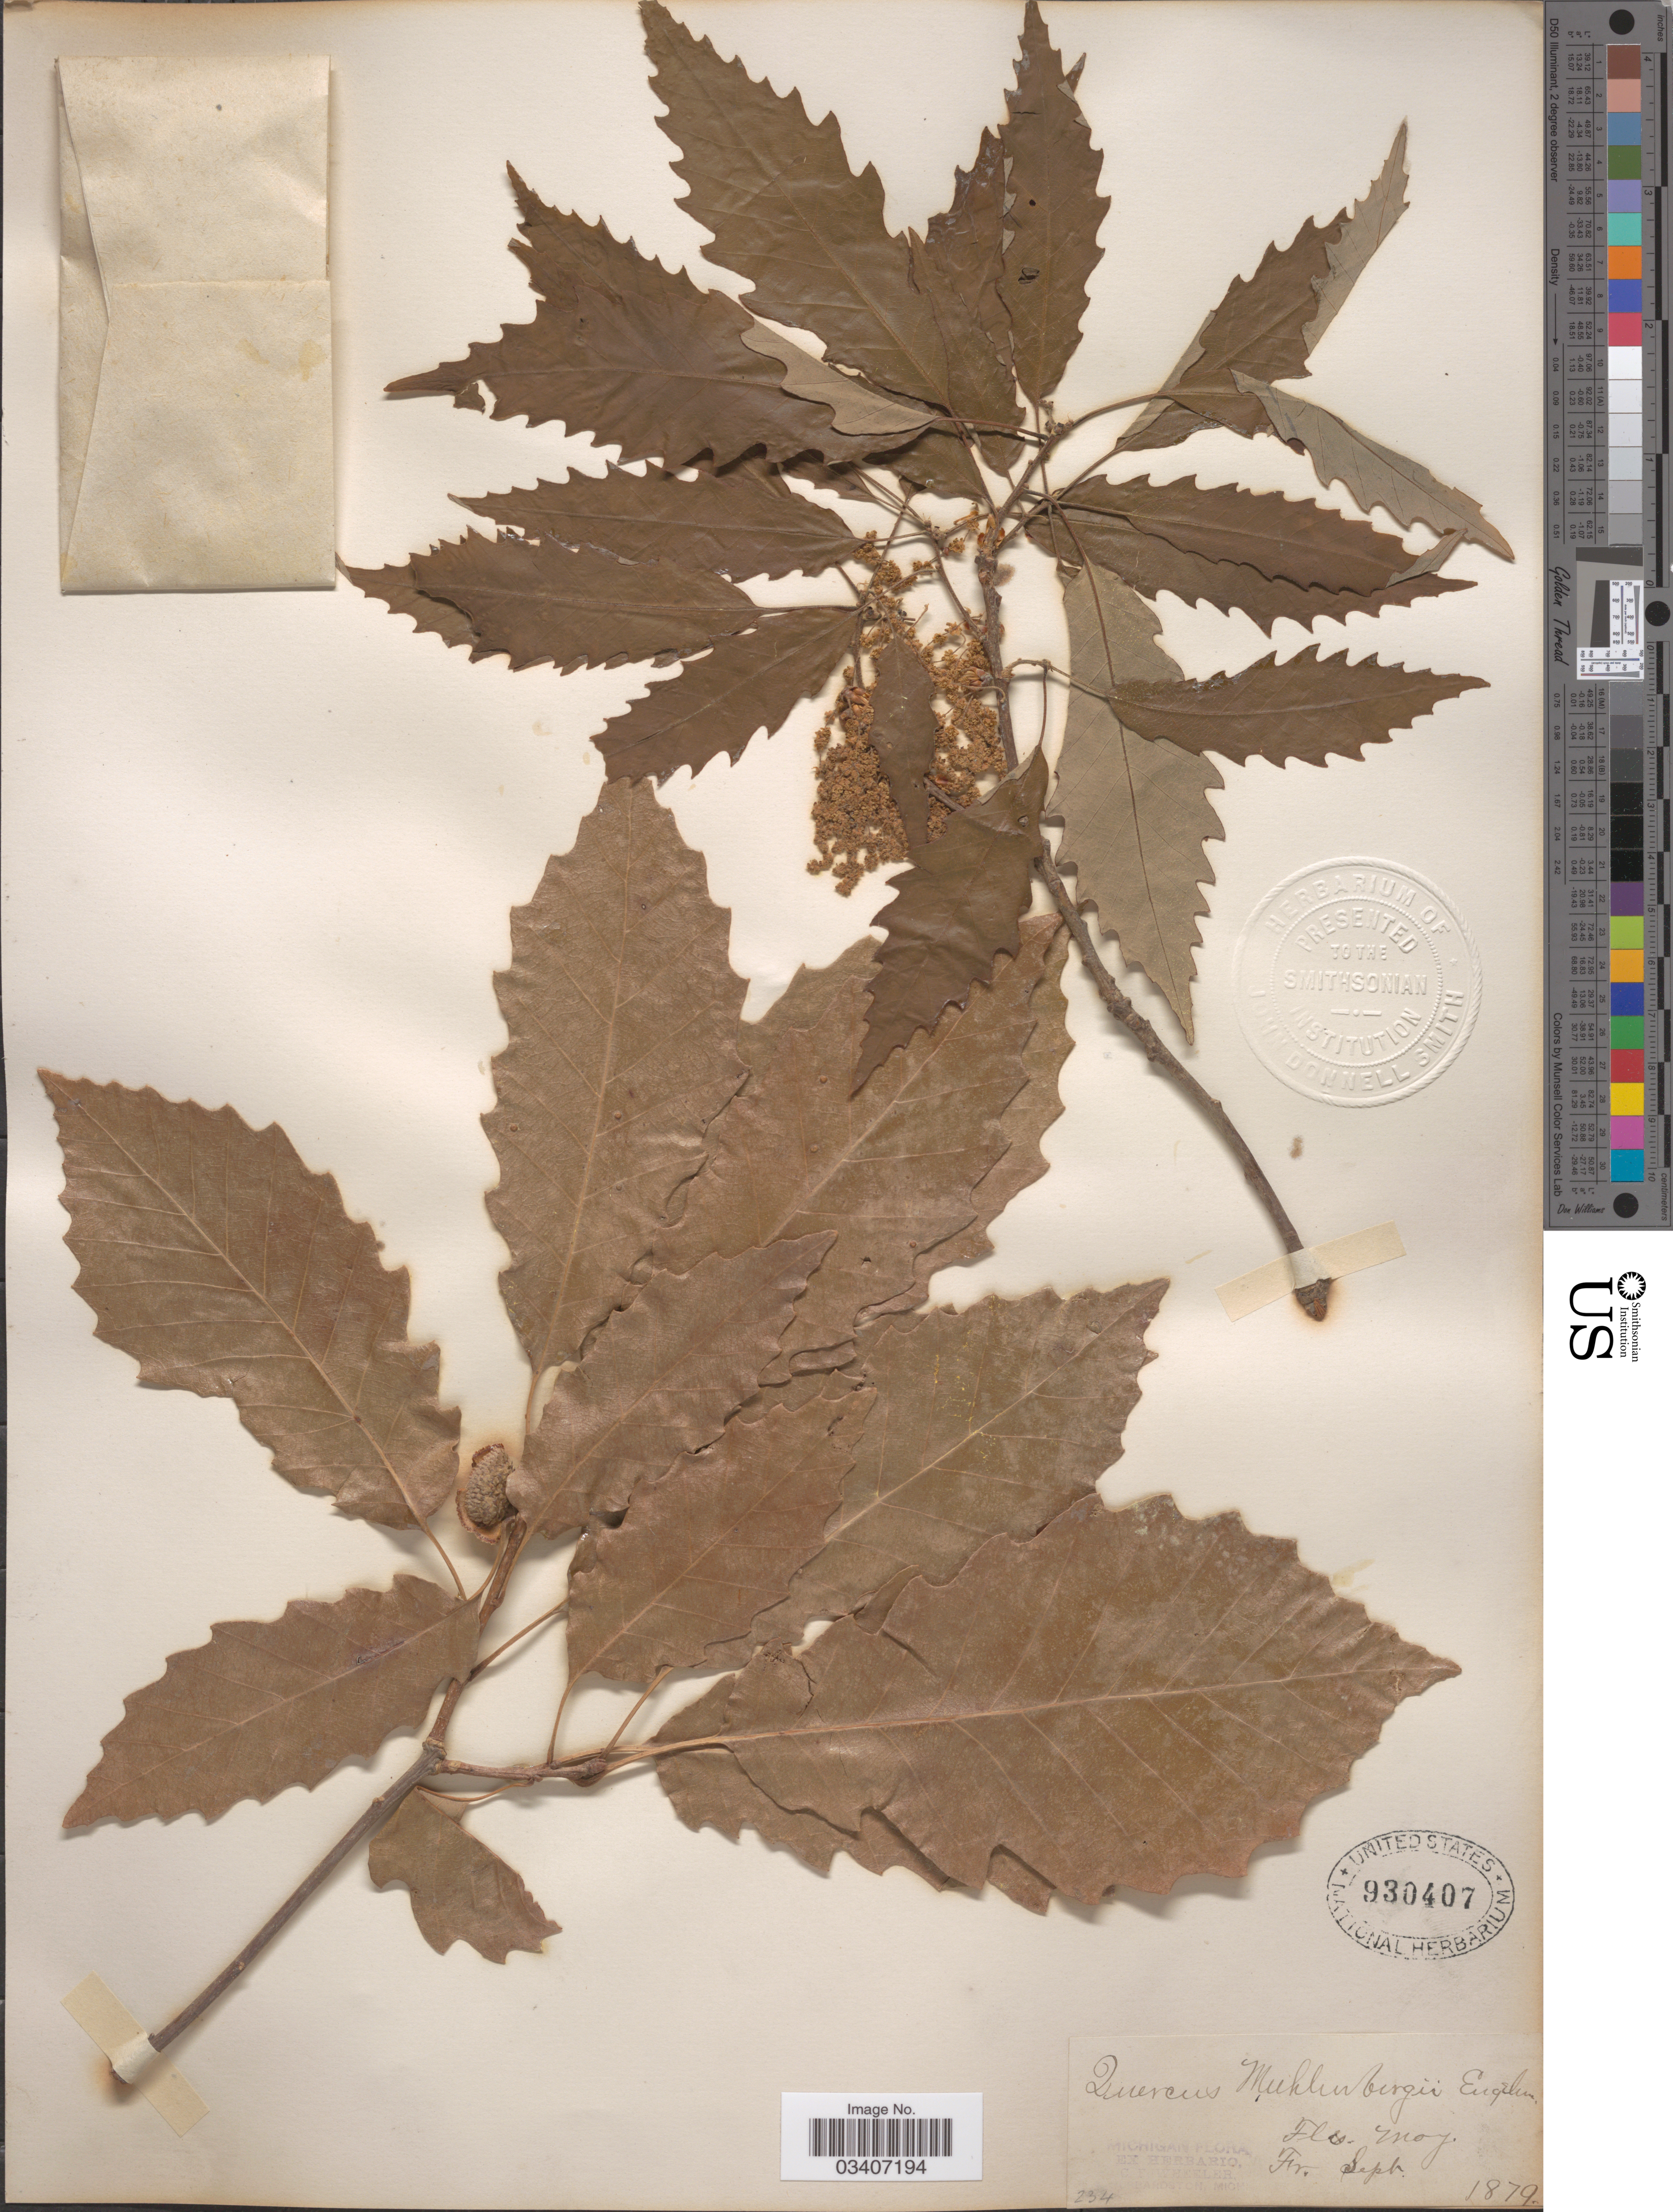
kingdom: Plantae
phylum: Tracheophyta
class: Magnoliopsida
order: Fagales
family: Fagaceae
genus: Quercus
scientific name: Quercus muehlenbergii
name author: Engelm.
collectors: C. Wheeler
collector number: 234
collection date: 1879-05/1879-09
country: United States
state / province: Michigan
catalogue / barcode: US 930407